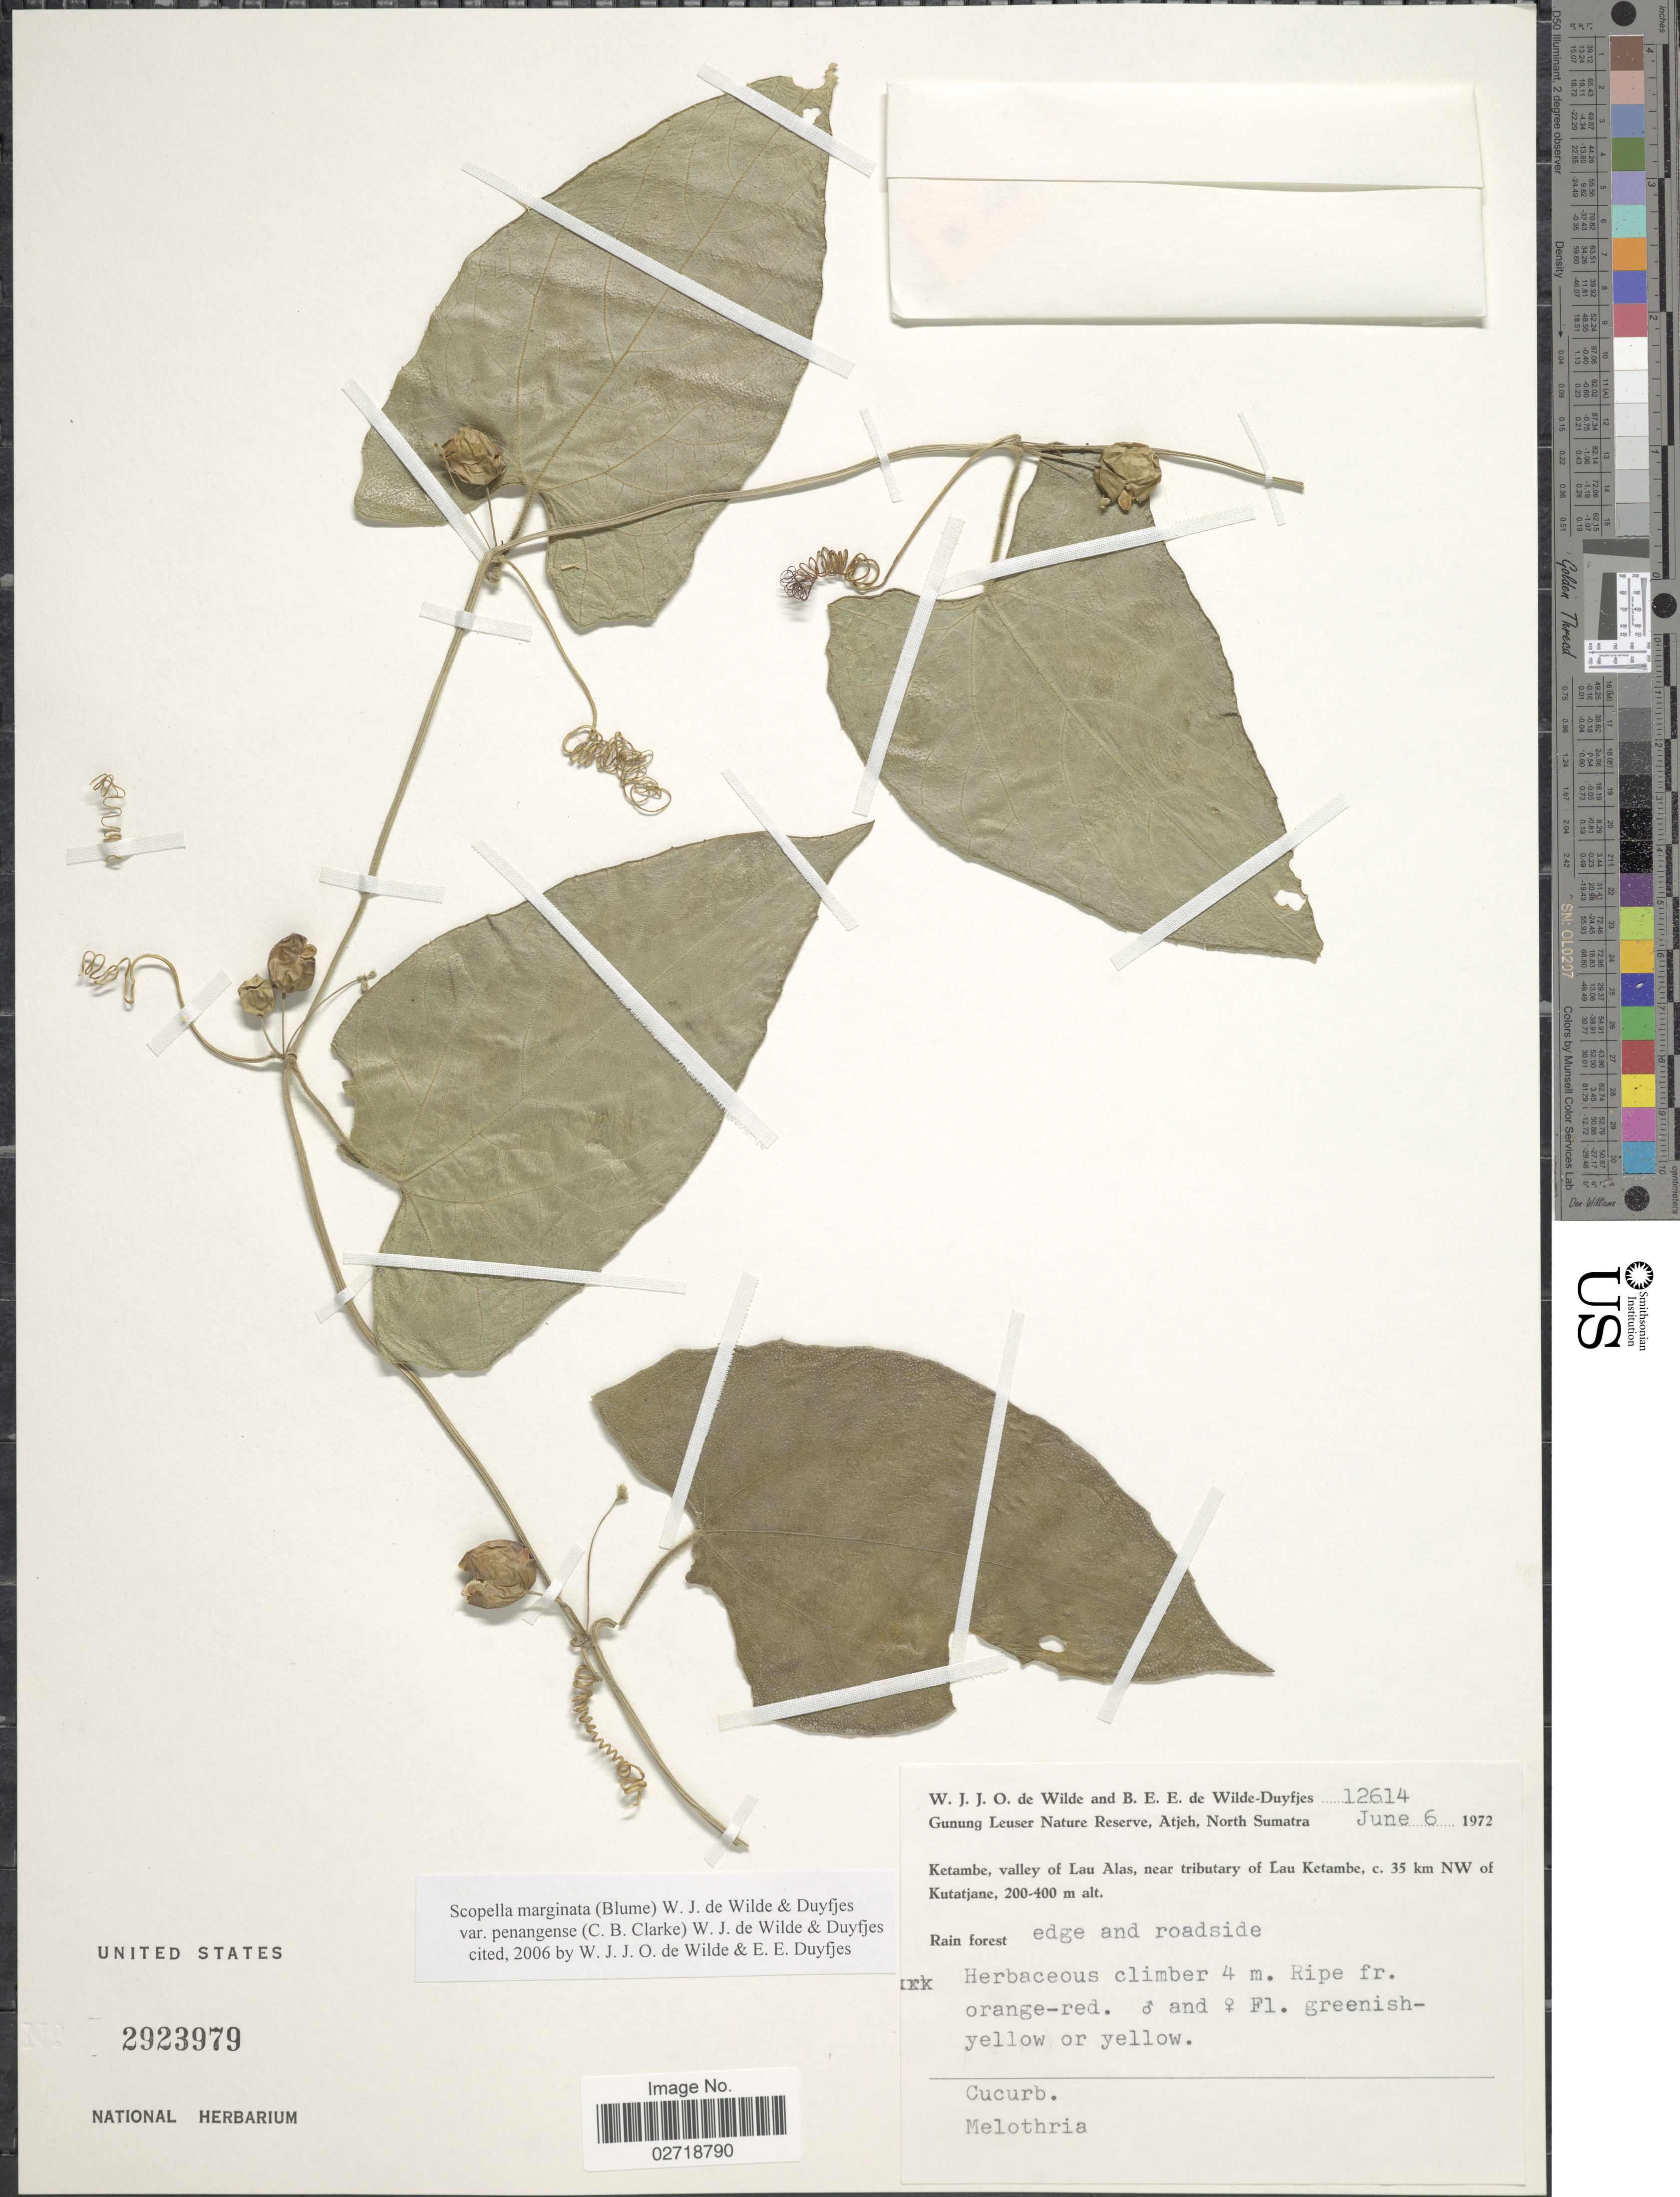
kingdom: Plantae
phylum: Tracheophyta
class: Magnoliopsida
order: Cucurbitales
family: Cucurbitaceae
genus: Scopellaria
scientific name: Scopellaria marginata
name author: (Blume) W.J. de Wilde & Duyfjes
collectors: W. J. de Wilde & B. E. de Wilde-Duyfjes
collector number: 12614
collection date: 1972-06-06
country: Indonesia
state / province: Sumatra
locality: Gungun Leuser Nature Reserve, Atjeh. Ketambe, valley of Lau Alas, near tributary of Lau Ketambe, c. 35 km NW of Kutatjane.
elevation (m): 200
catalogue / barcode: US 2923979